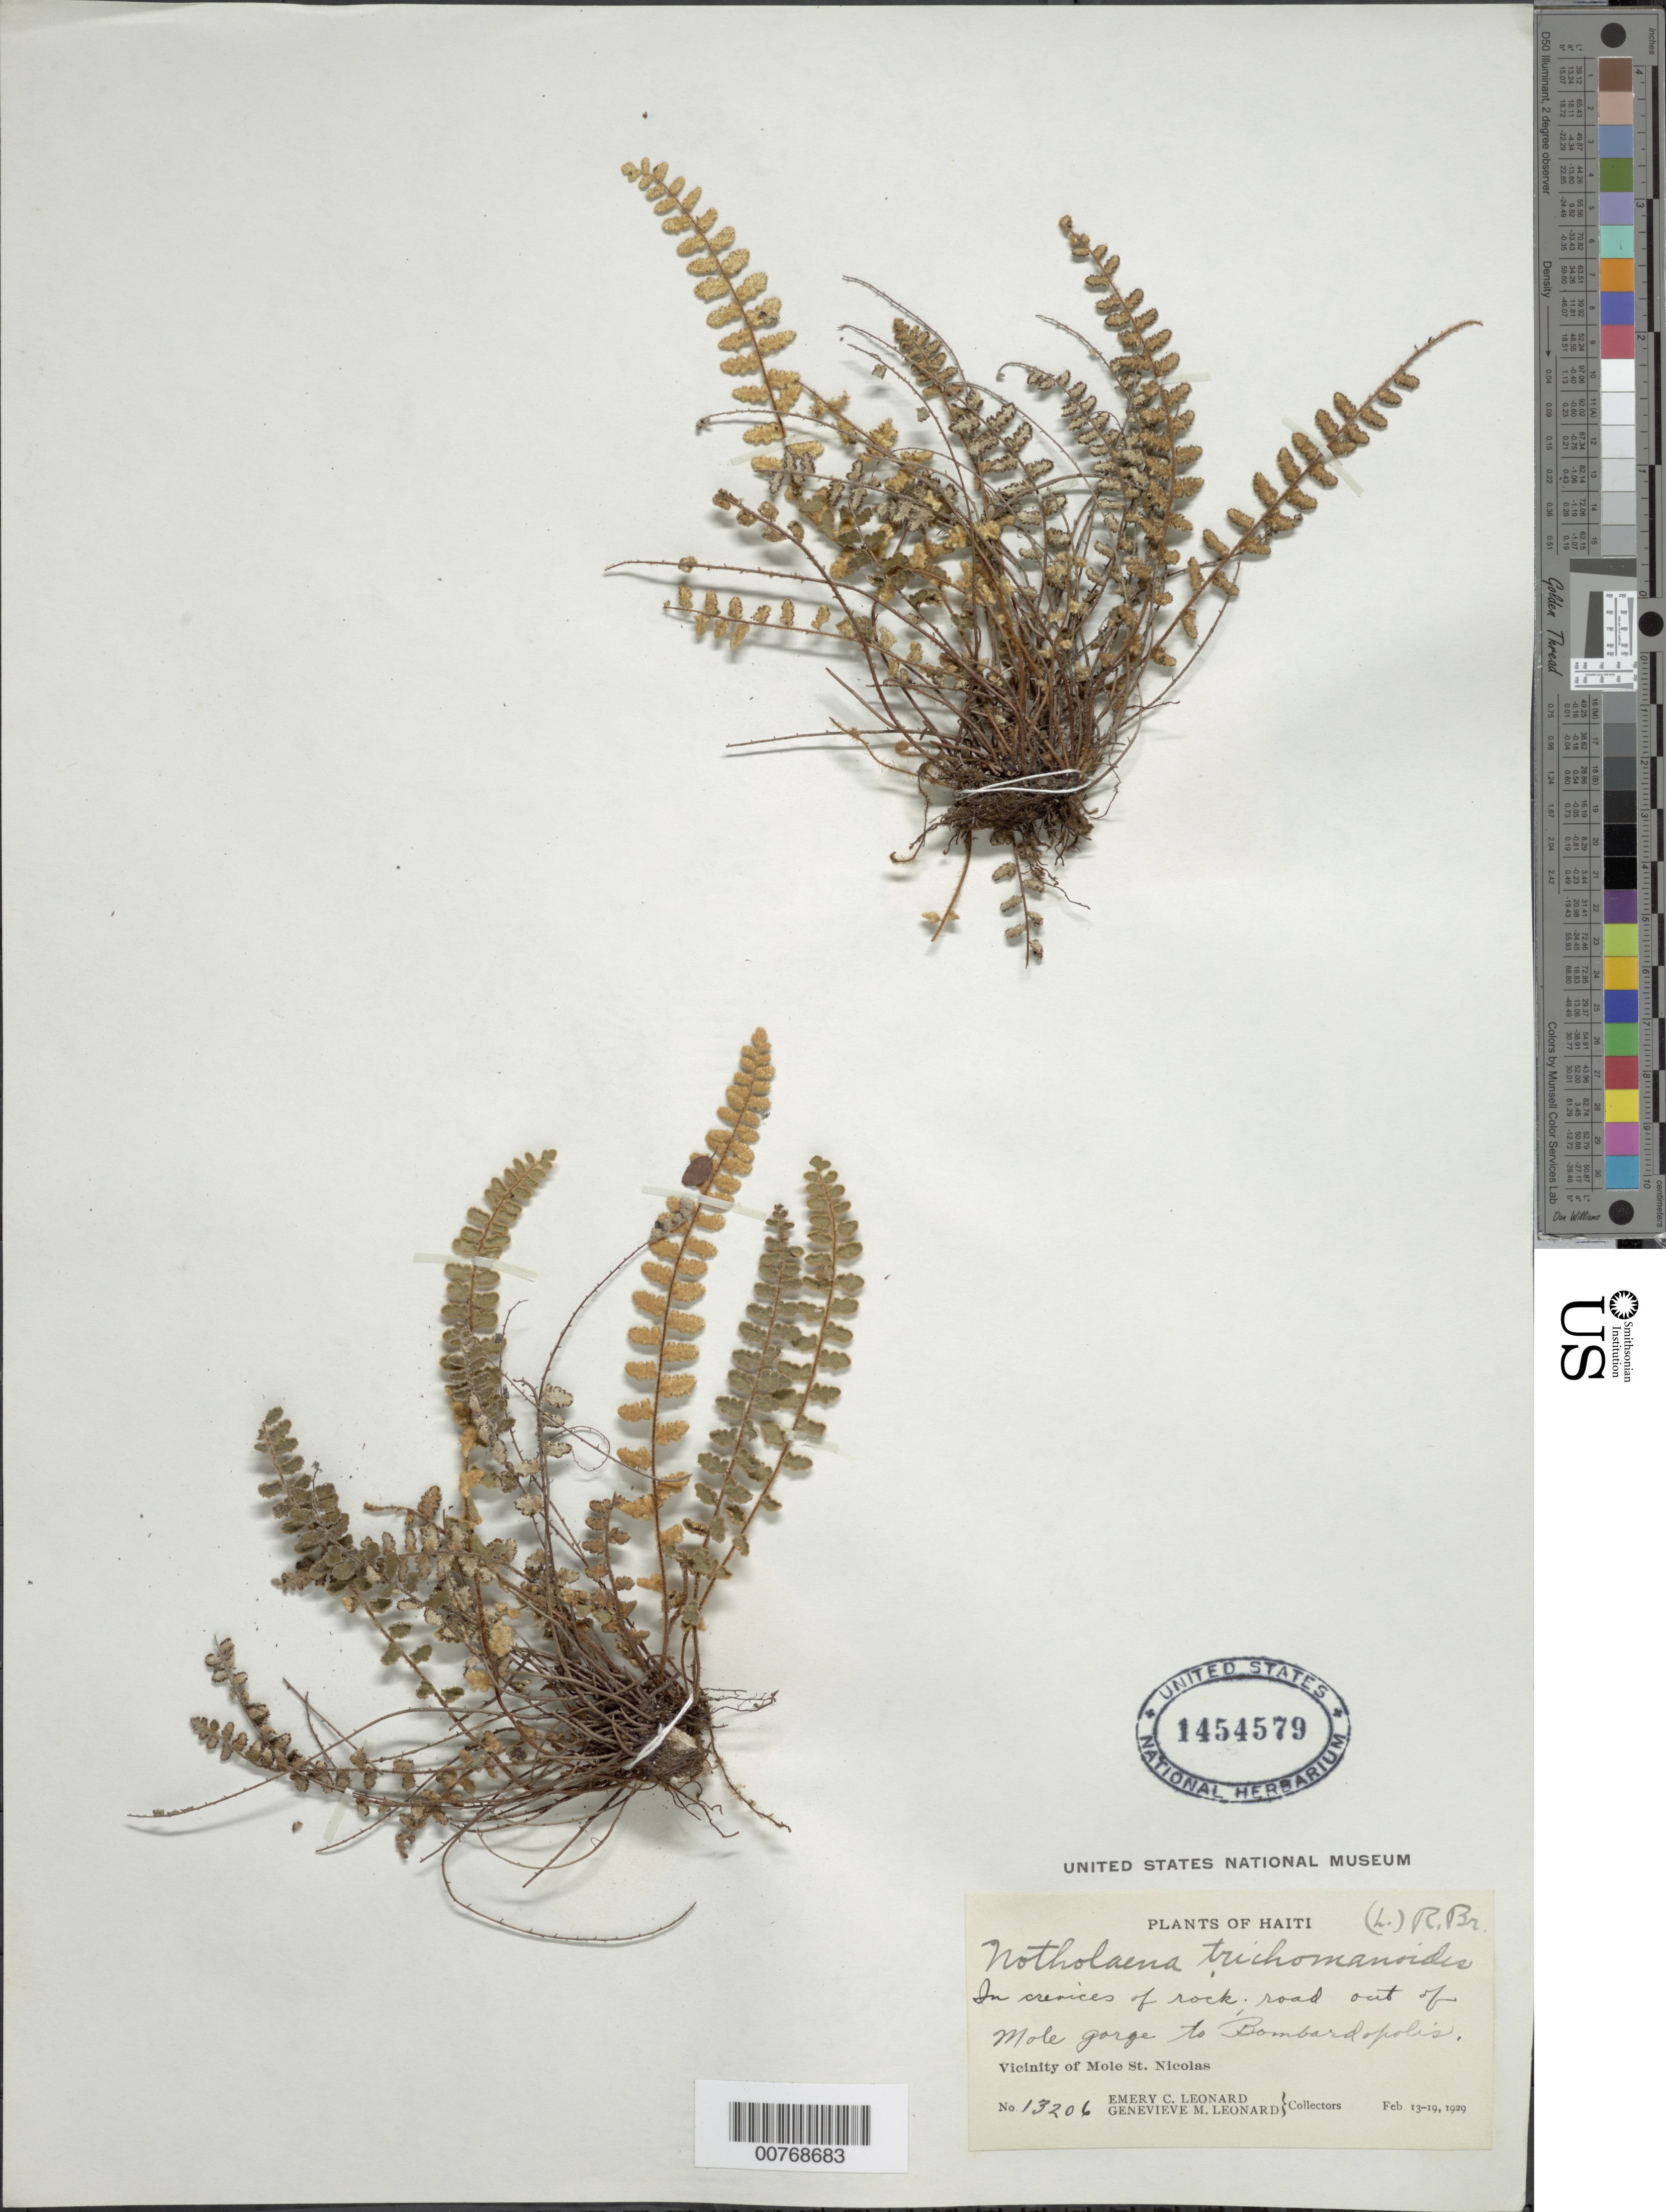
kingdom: Plantae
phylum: Tracheophyta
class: Polypodiopsida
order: Polypodiales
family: Pteridaceae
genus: Notholaena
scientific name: Notholaena trichomanoides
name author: (L.) Desv.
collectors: E. C. Leonard & G. M. Leonard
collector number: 13206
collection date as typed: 13 Feb 1929 to 19 Feb 1929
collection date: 1929-02-13/1929-02-19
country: Haiti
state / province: Nord-Óuest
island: Hispaniola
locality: Vicinity of Mole St. Nicolas, road out of Mole Gorge to Bombardopolis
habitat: Crevices of rock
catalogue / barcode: US 1454579